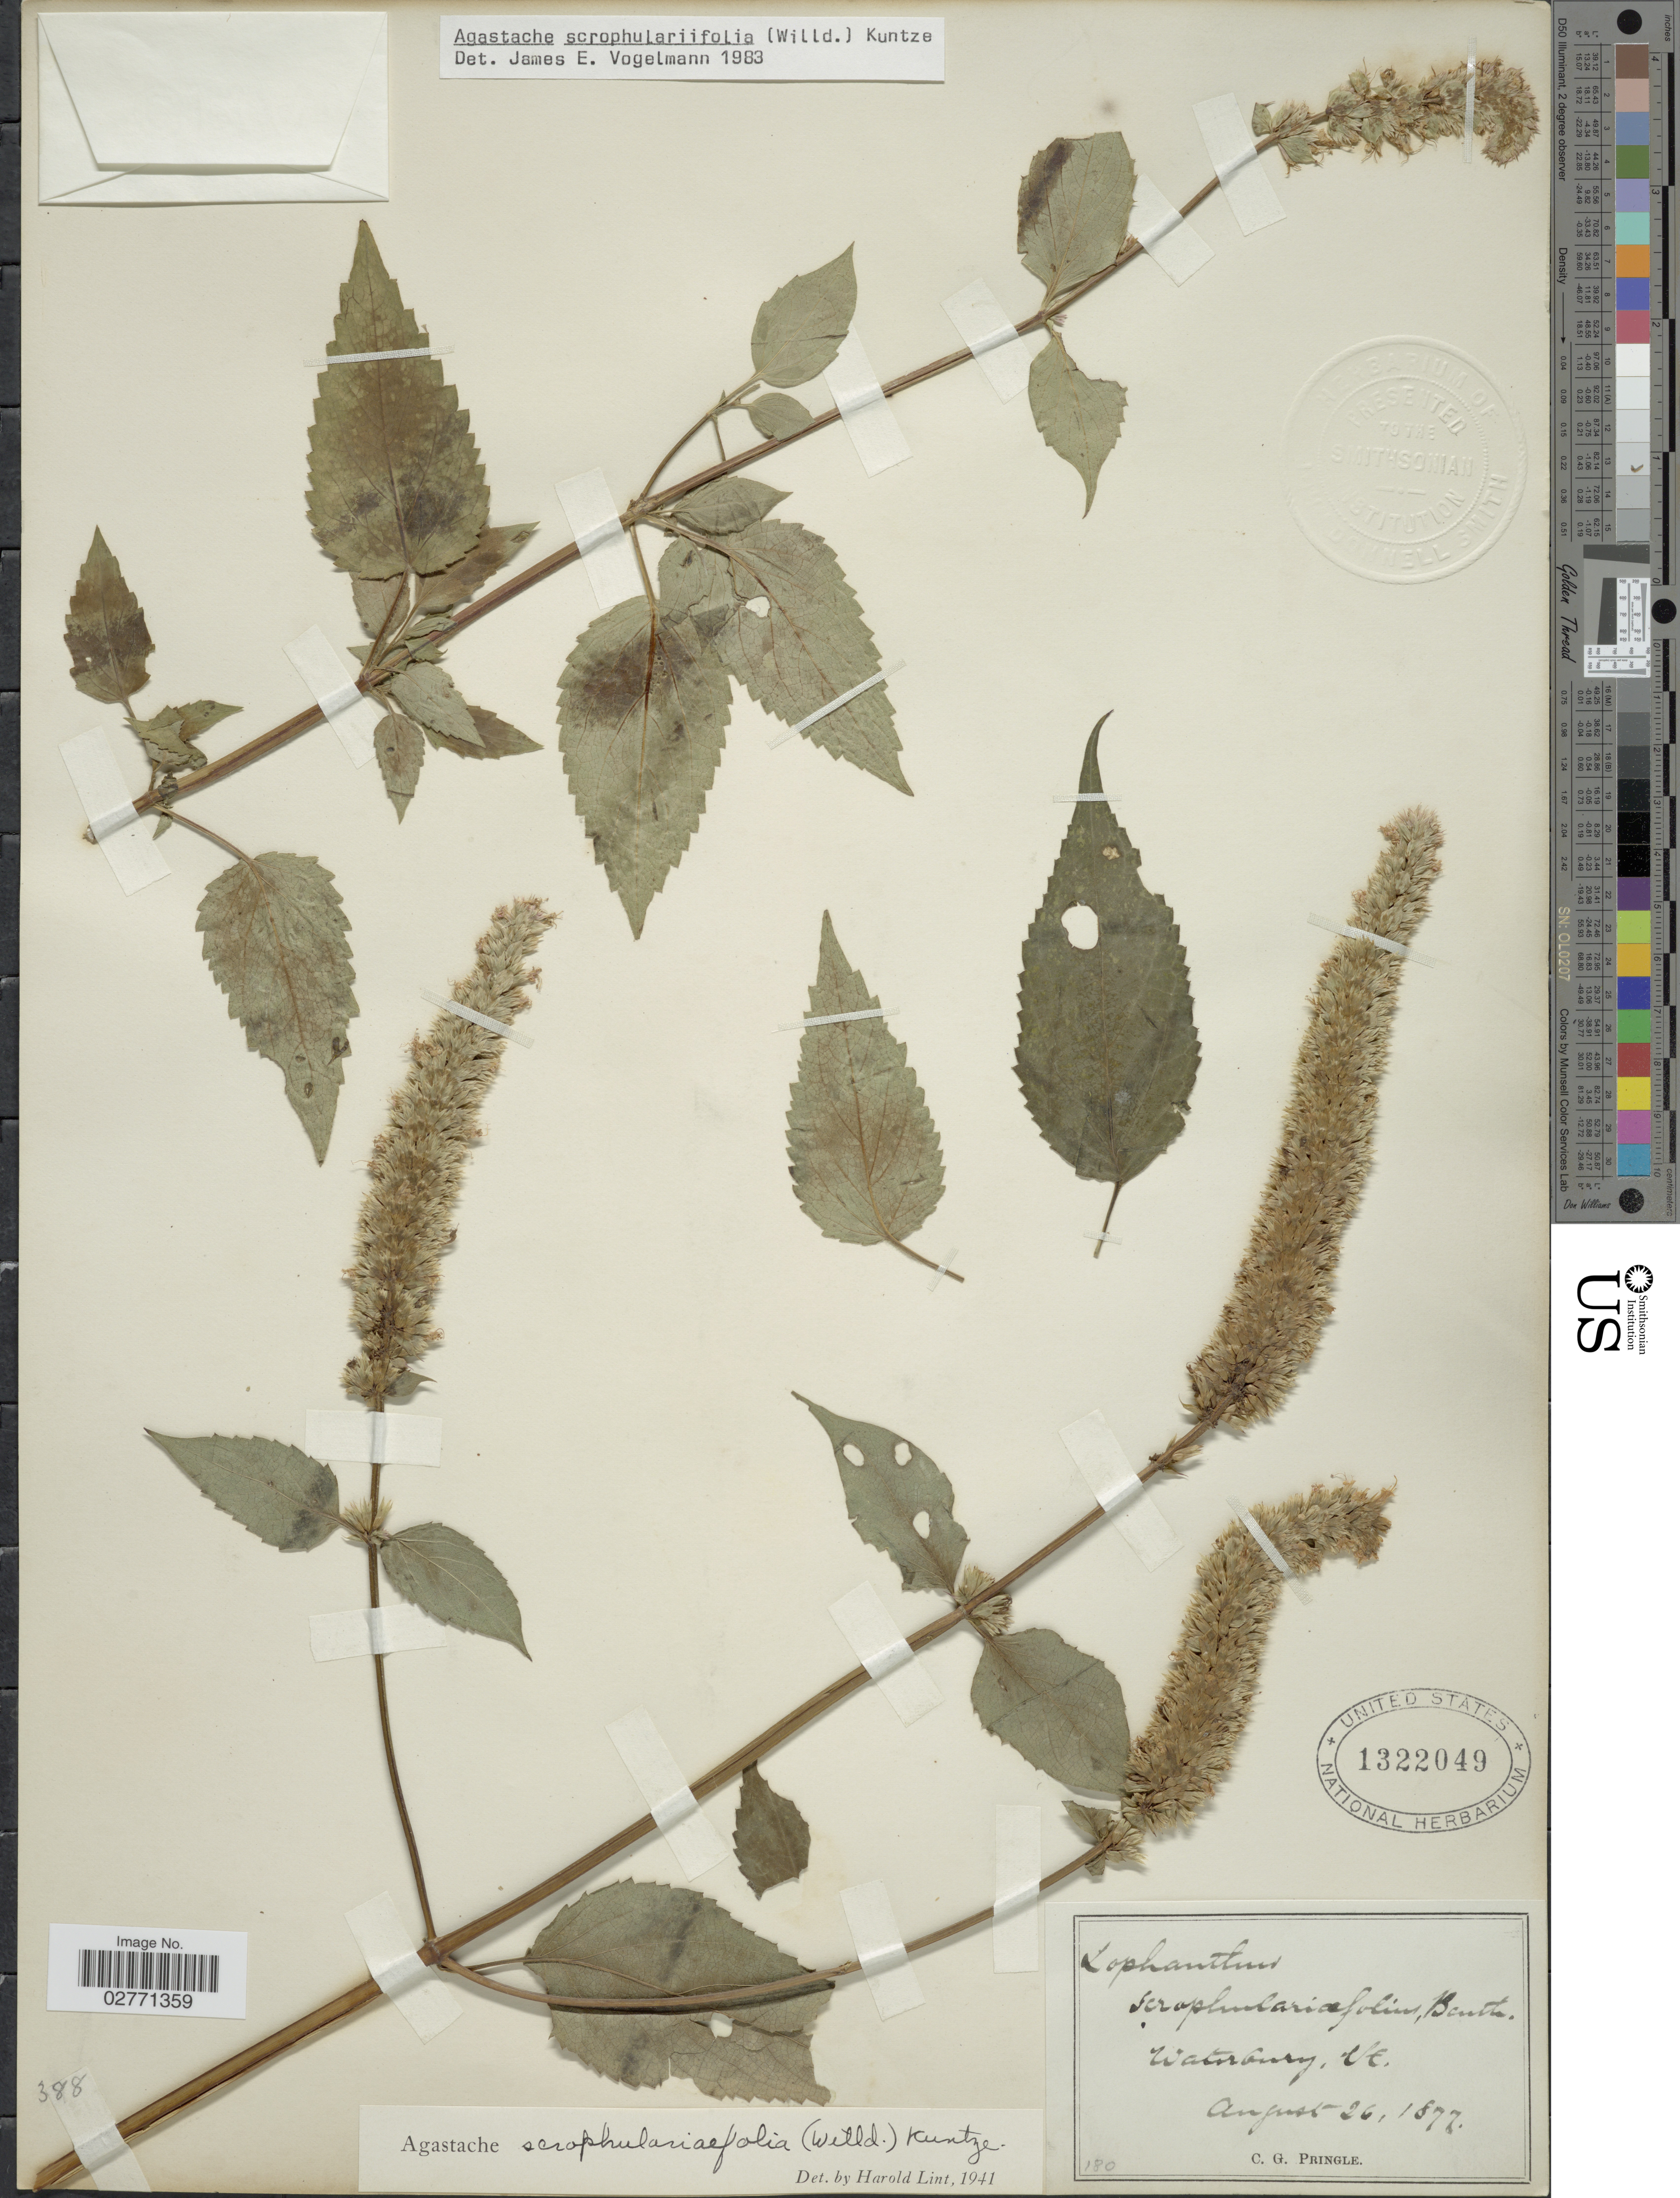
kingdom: Plantae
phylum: Tracheophyta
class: Magnoliopsida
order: Lamiales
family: Lamiaceae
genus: Agastache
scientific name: Agastache scrophulariifolia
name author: (Willd.) Kuntze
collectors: C. G. Pringle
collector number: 180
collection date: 1877-08-26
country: United States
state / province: Vermont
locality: Waterbury.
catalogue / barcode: US 1322049